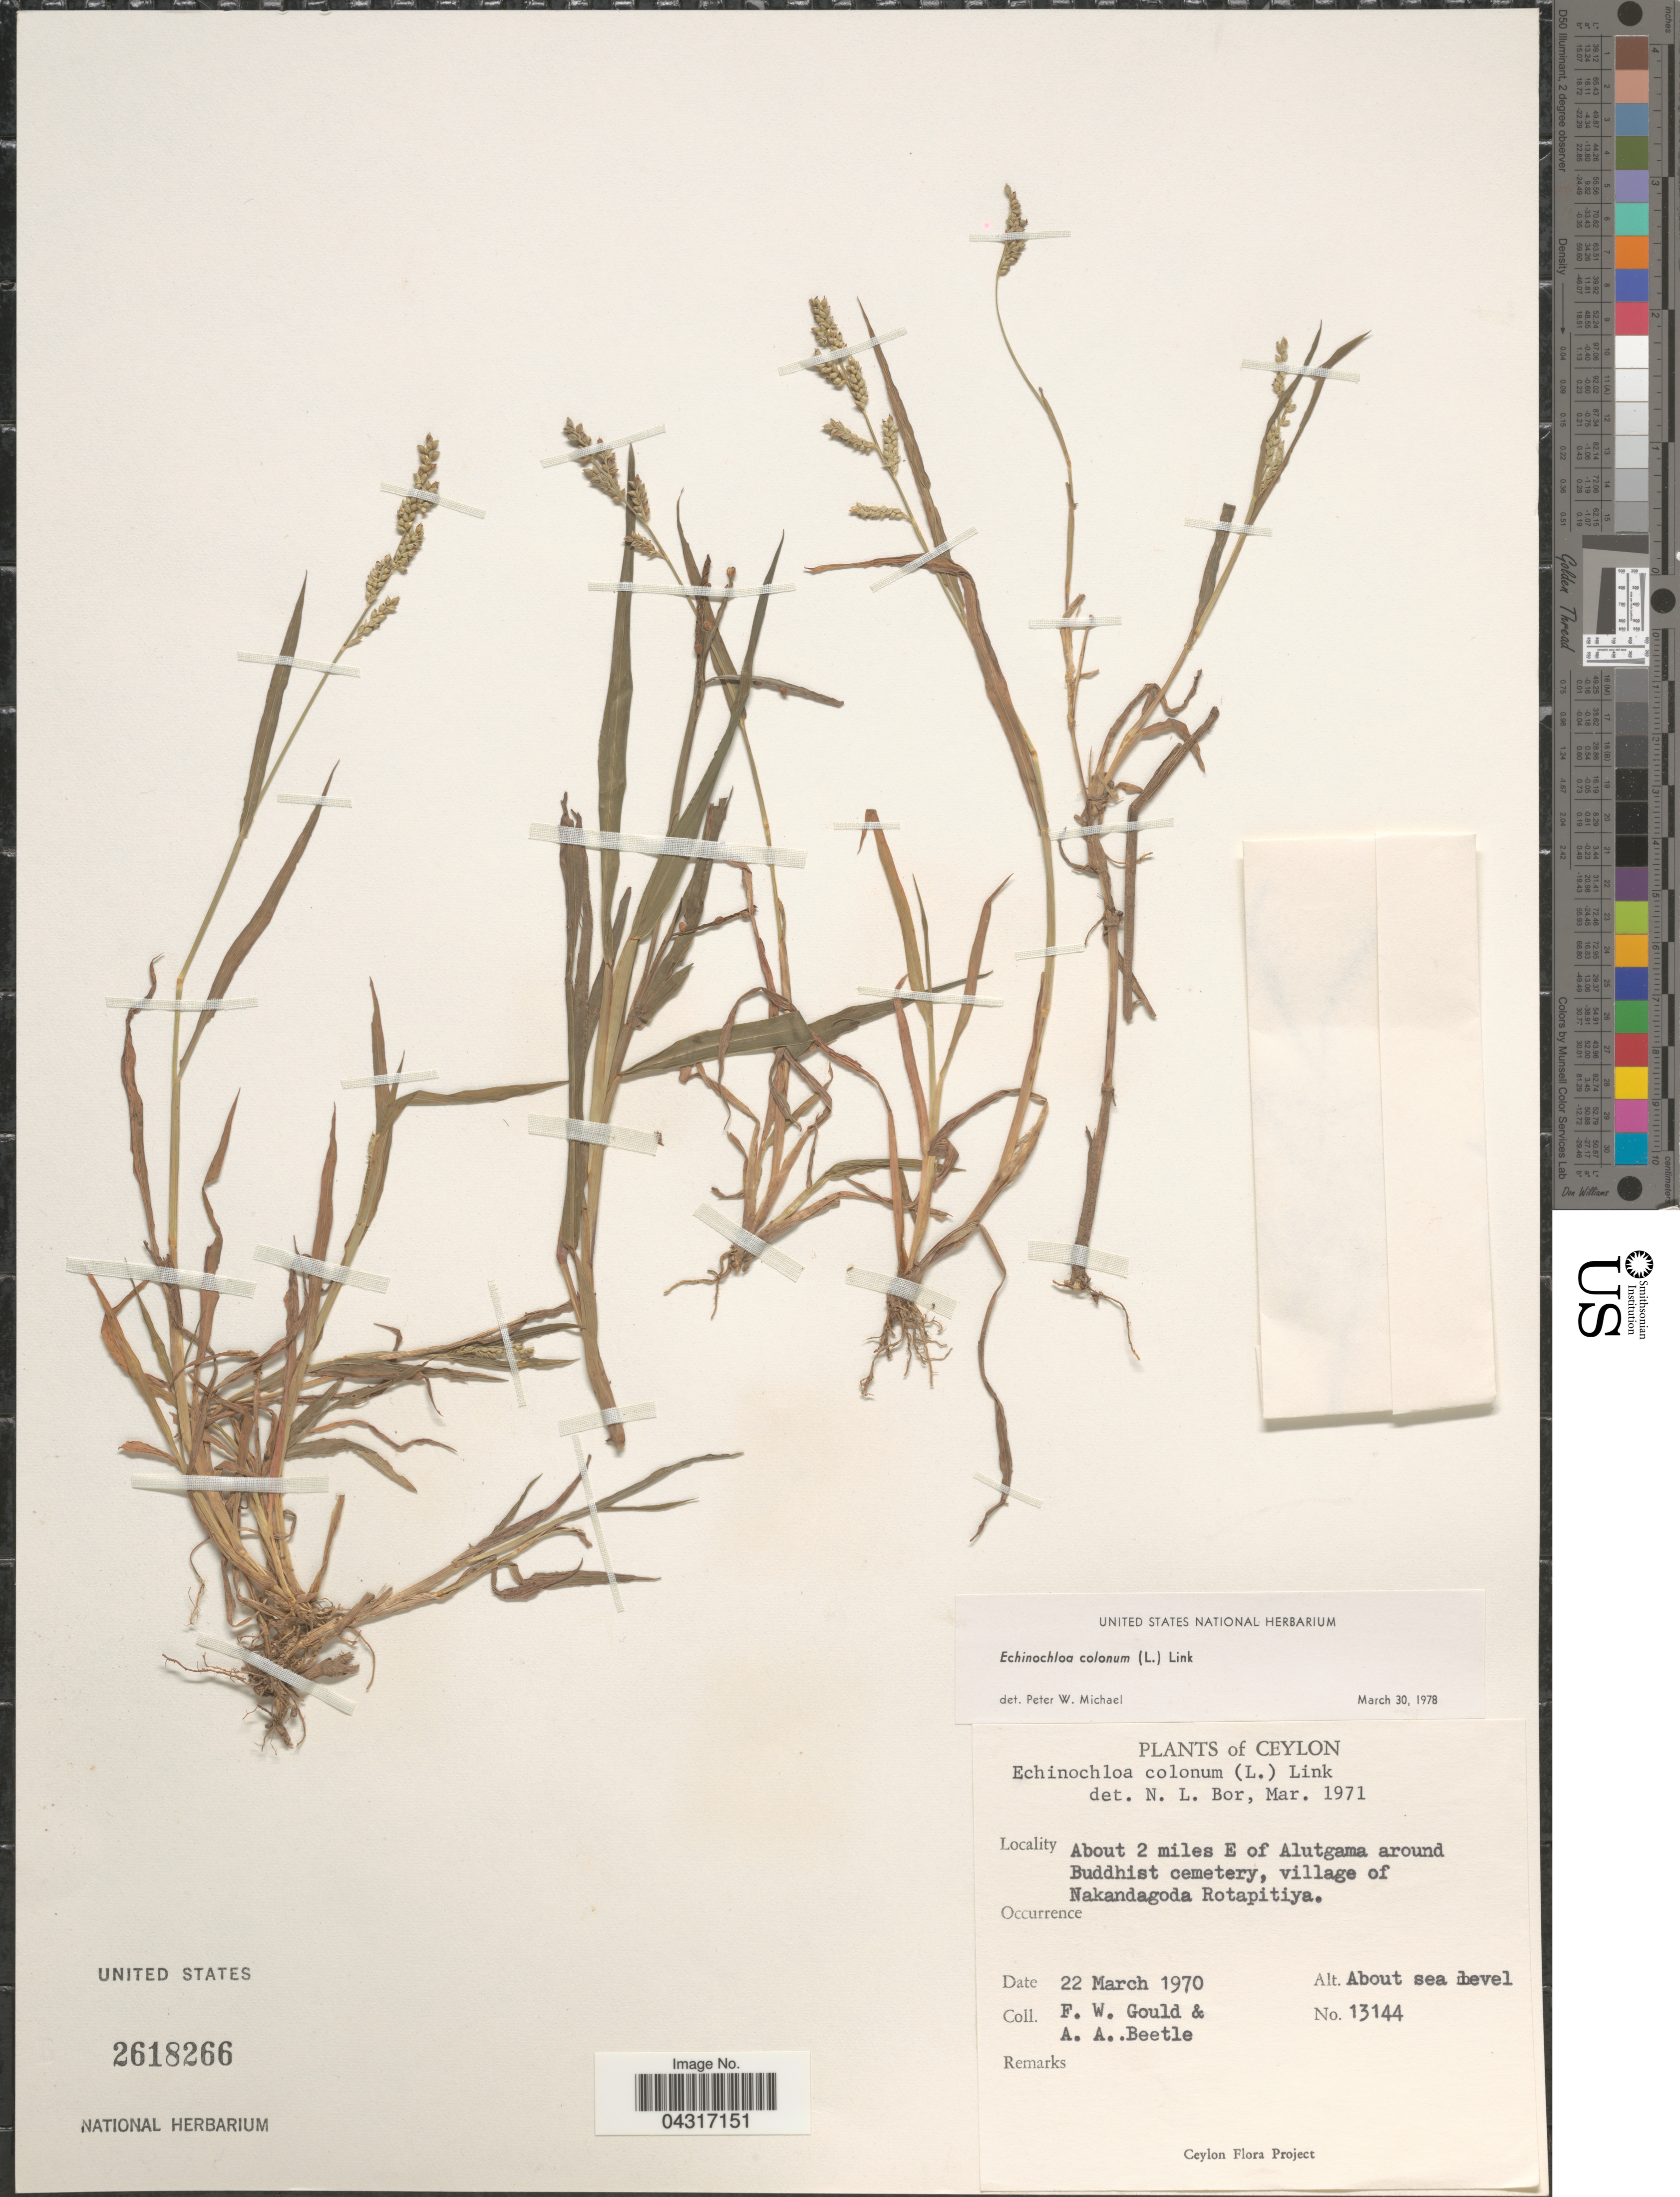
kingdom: Plantae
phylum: Tracheophyta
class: Liliopsida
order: Poales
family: Poaceae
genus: Echinochloa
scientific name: Echinochloa colona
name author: (L.) Link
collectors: F. W. Gould & A. A. Beetle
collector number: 13144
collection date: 1970-03-22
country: Sri Lanka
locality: Ceylon. About 2 miles E of Alutgama around Buddhist cemetery, village of Nakandagoda Rotapitiya.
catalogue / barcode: US 2618266